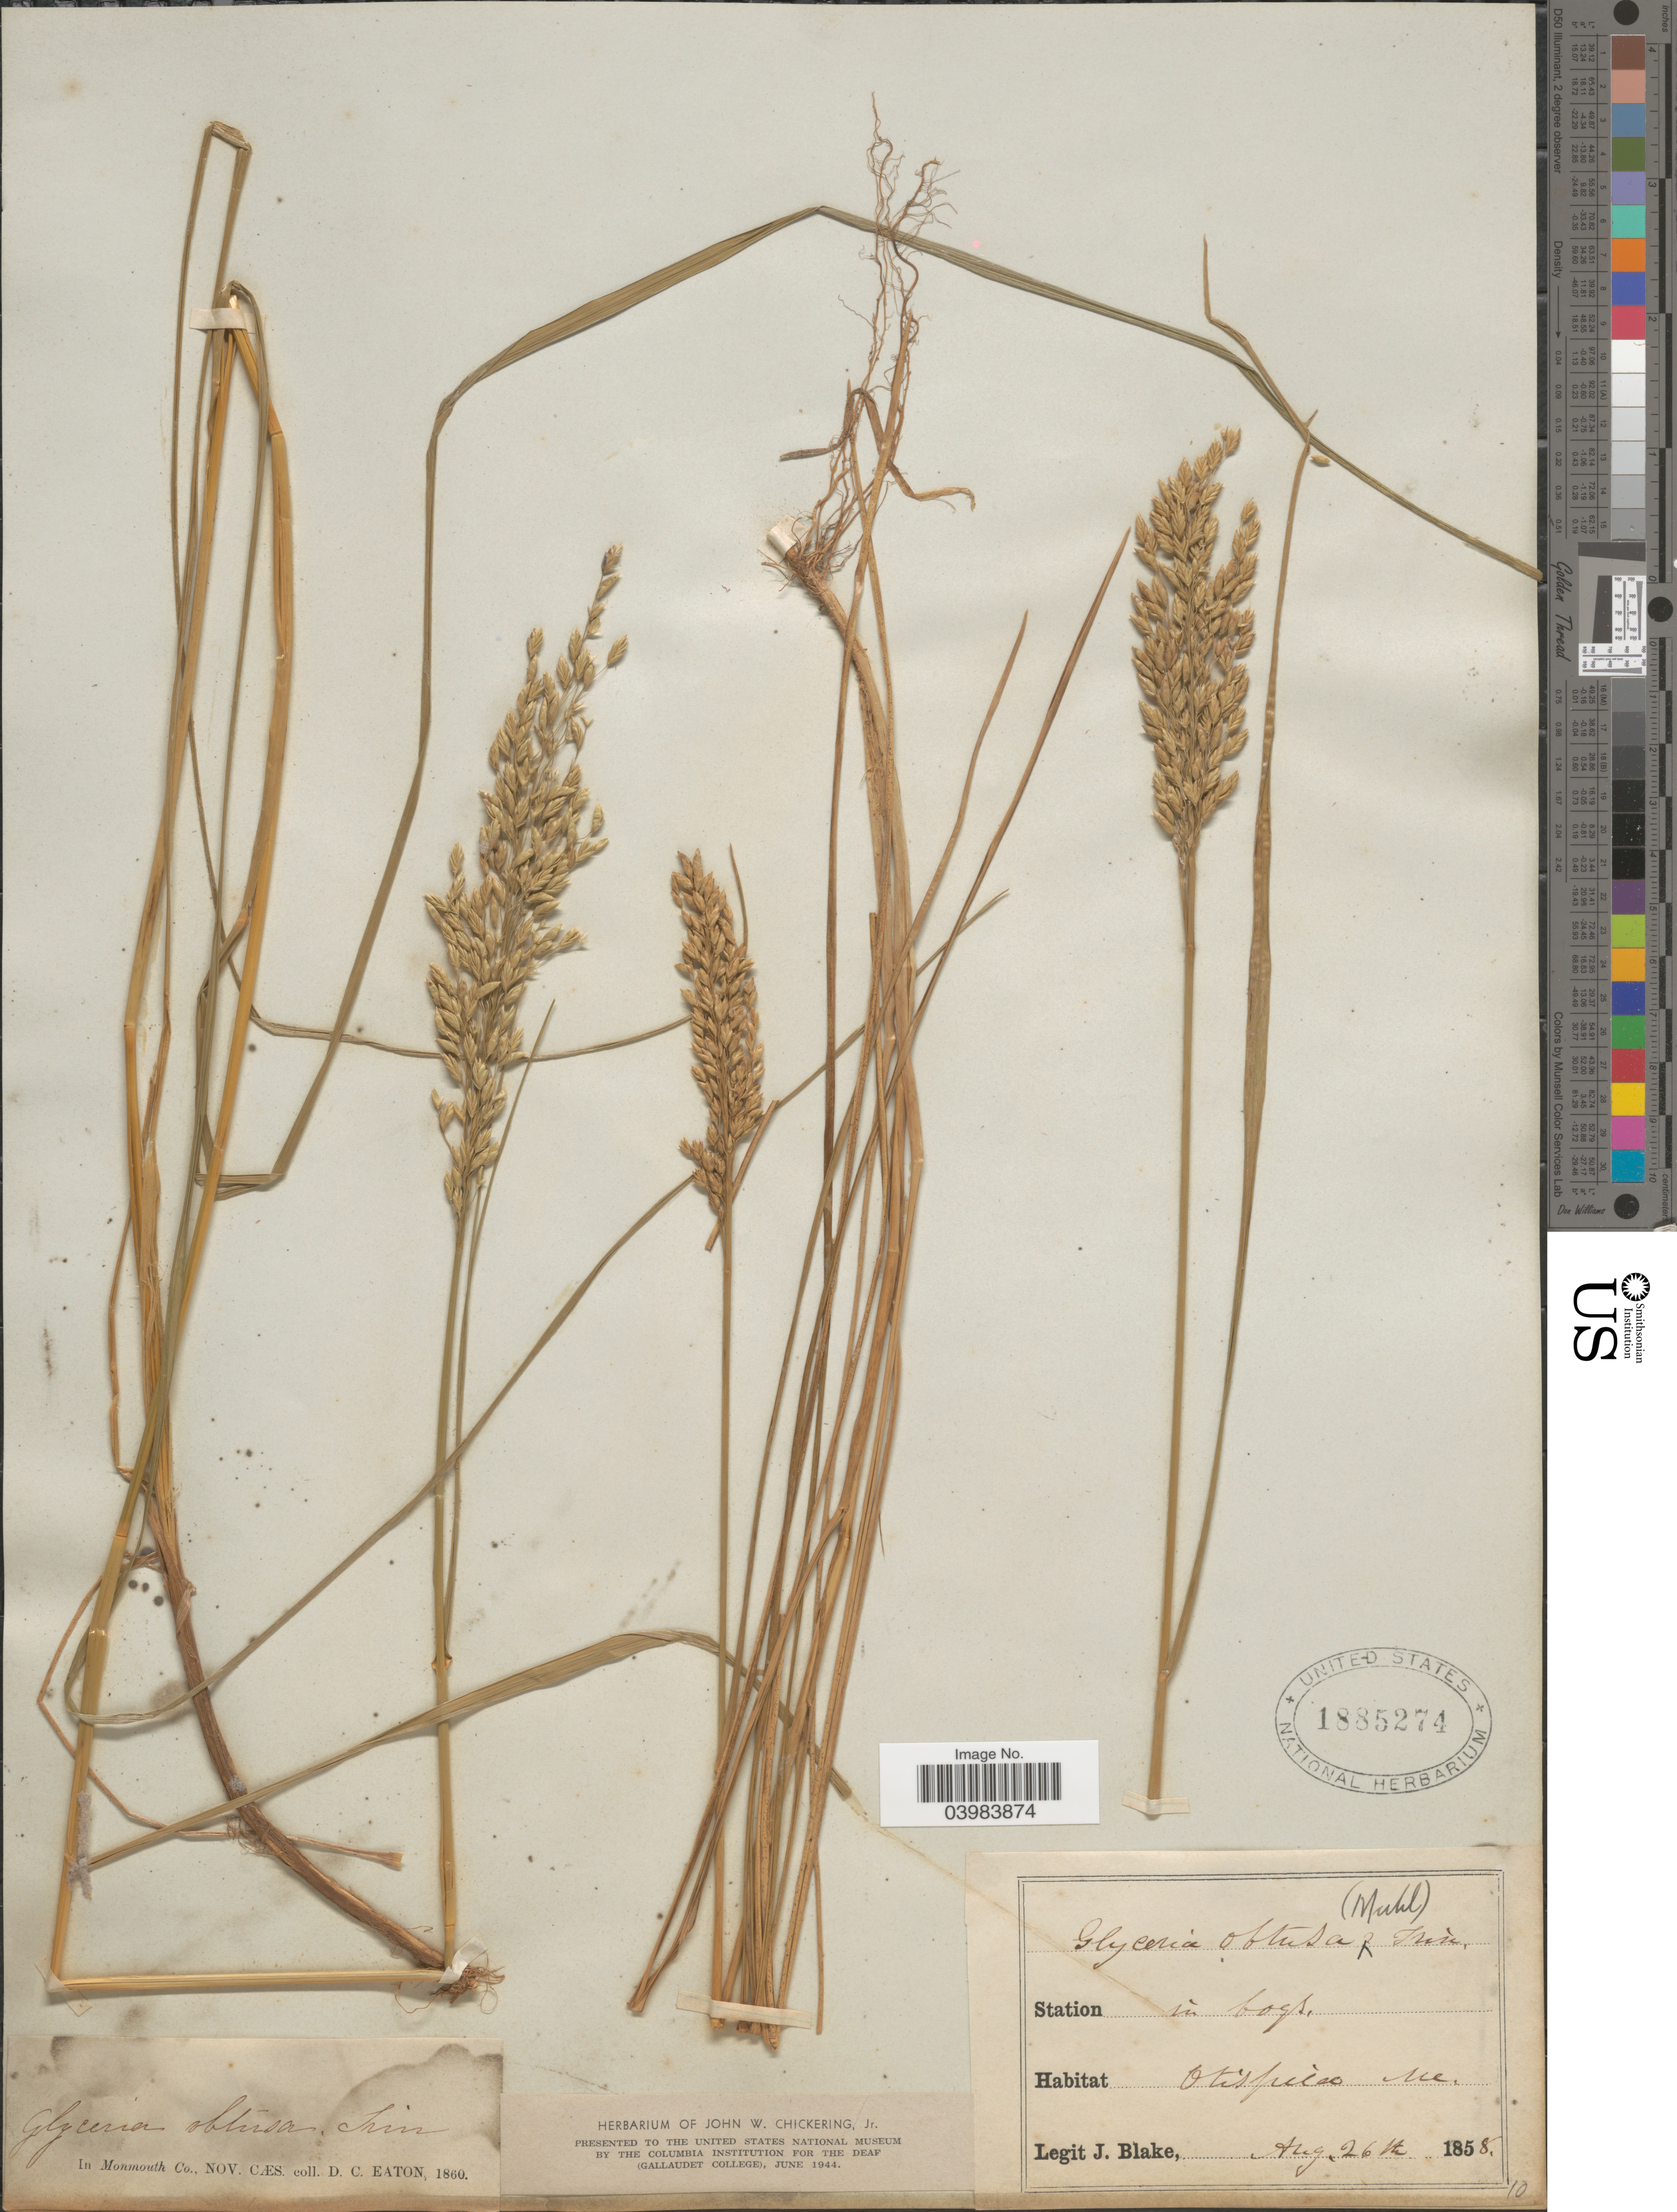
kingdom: Plantae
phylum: Tracheophyta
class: Liliopsida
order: Poales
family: Poaceae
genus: Glyceria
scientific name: Glyceria obtusa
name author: (Muhl.) Trin.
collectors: J. Blake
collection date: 1858-08-26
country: United States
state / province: Maine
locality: Station in bogs. Otisfield.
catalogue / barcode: US 1885274-2